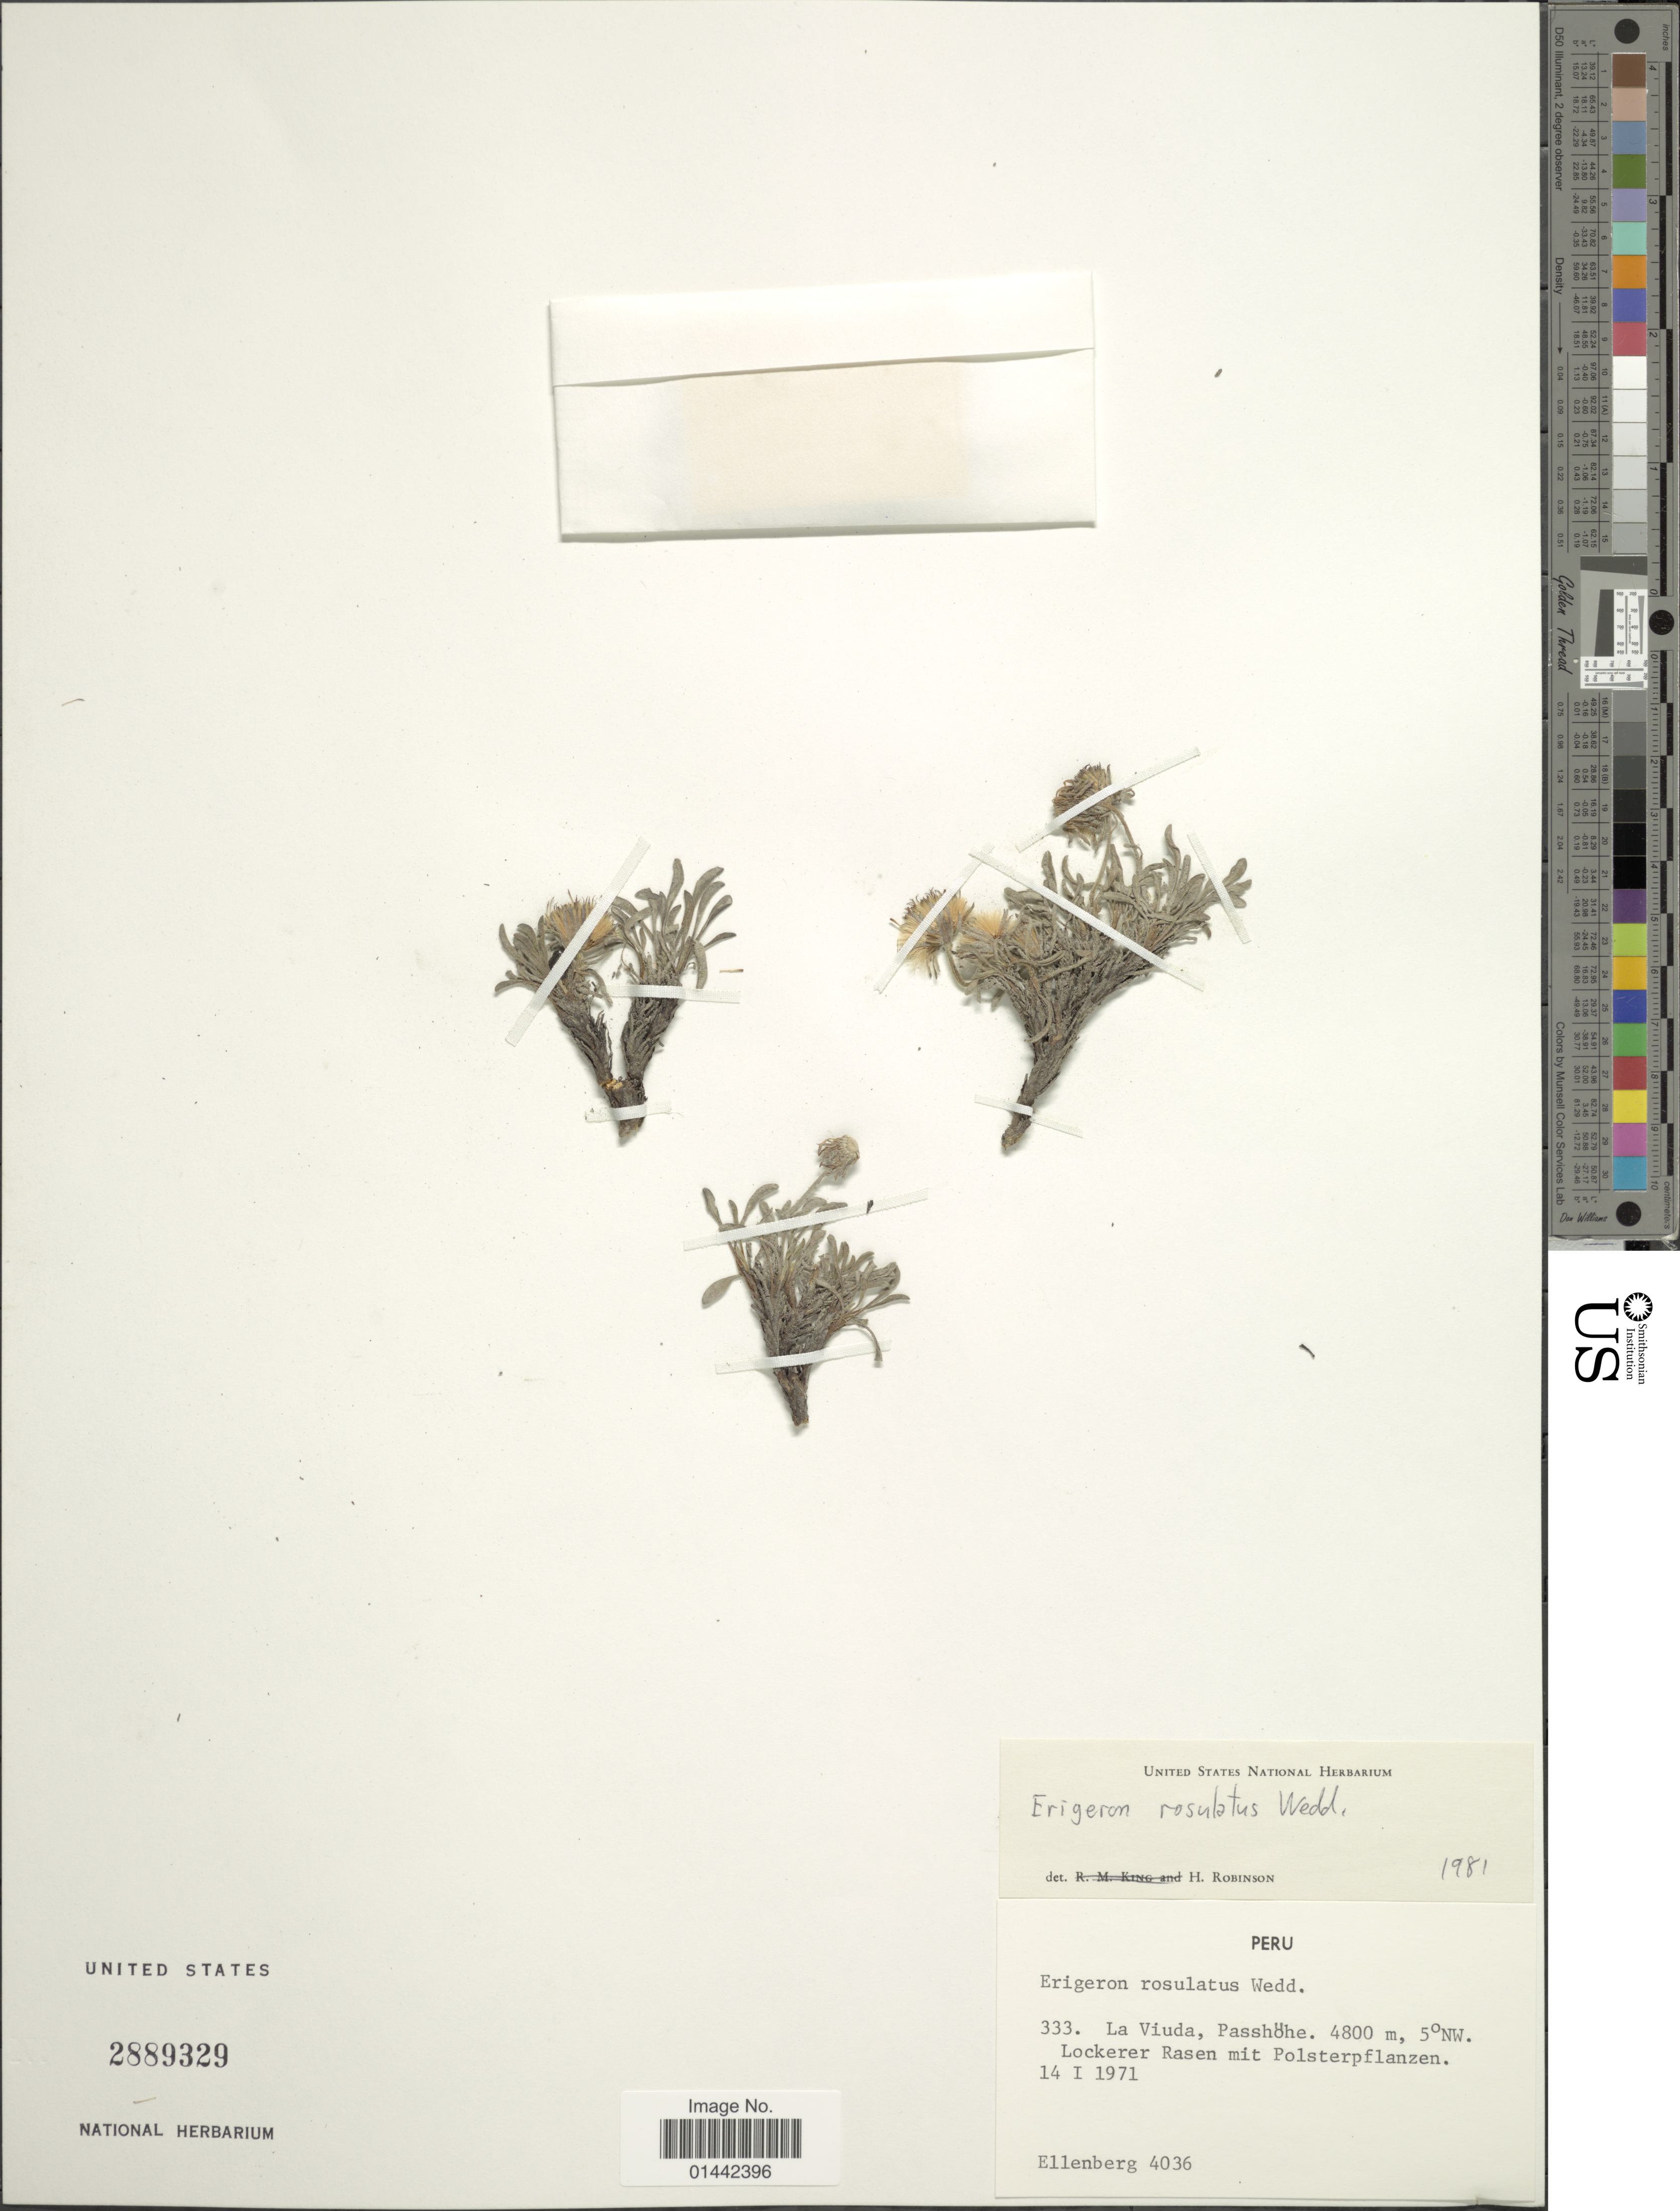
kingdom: Plantae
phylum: Tracheophyta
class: Magnoliopsida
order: Asterales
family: Asteraceae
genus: Erigeron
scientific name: Erigeron rosulatus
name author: Wedd.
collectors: H. Ellenberg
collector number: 4036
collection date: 1971-01-14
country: Peru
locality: La Viuda, Passhöhe, 5°NW, Lockerer Rasen mit Polsterpflanzen.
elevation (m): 4800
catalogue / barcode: US 2889329